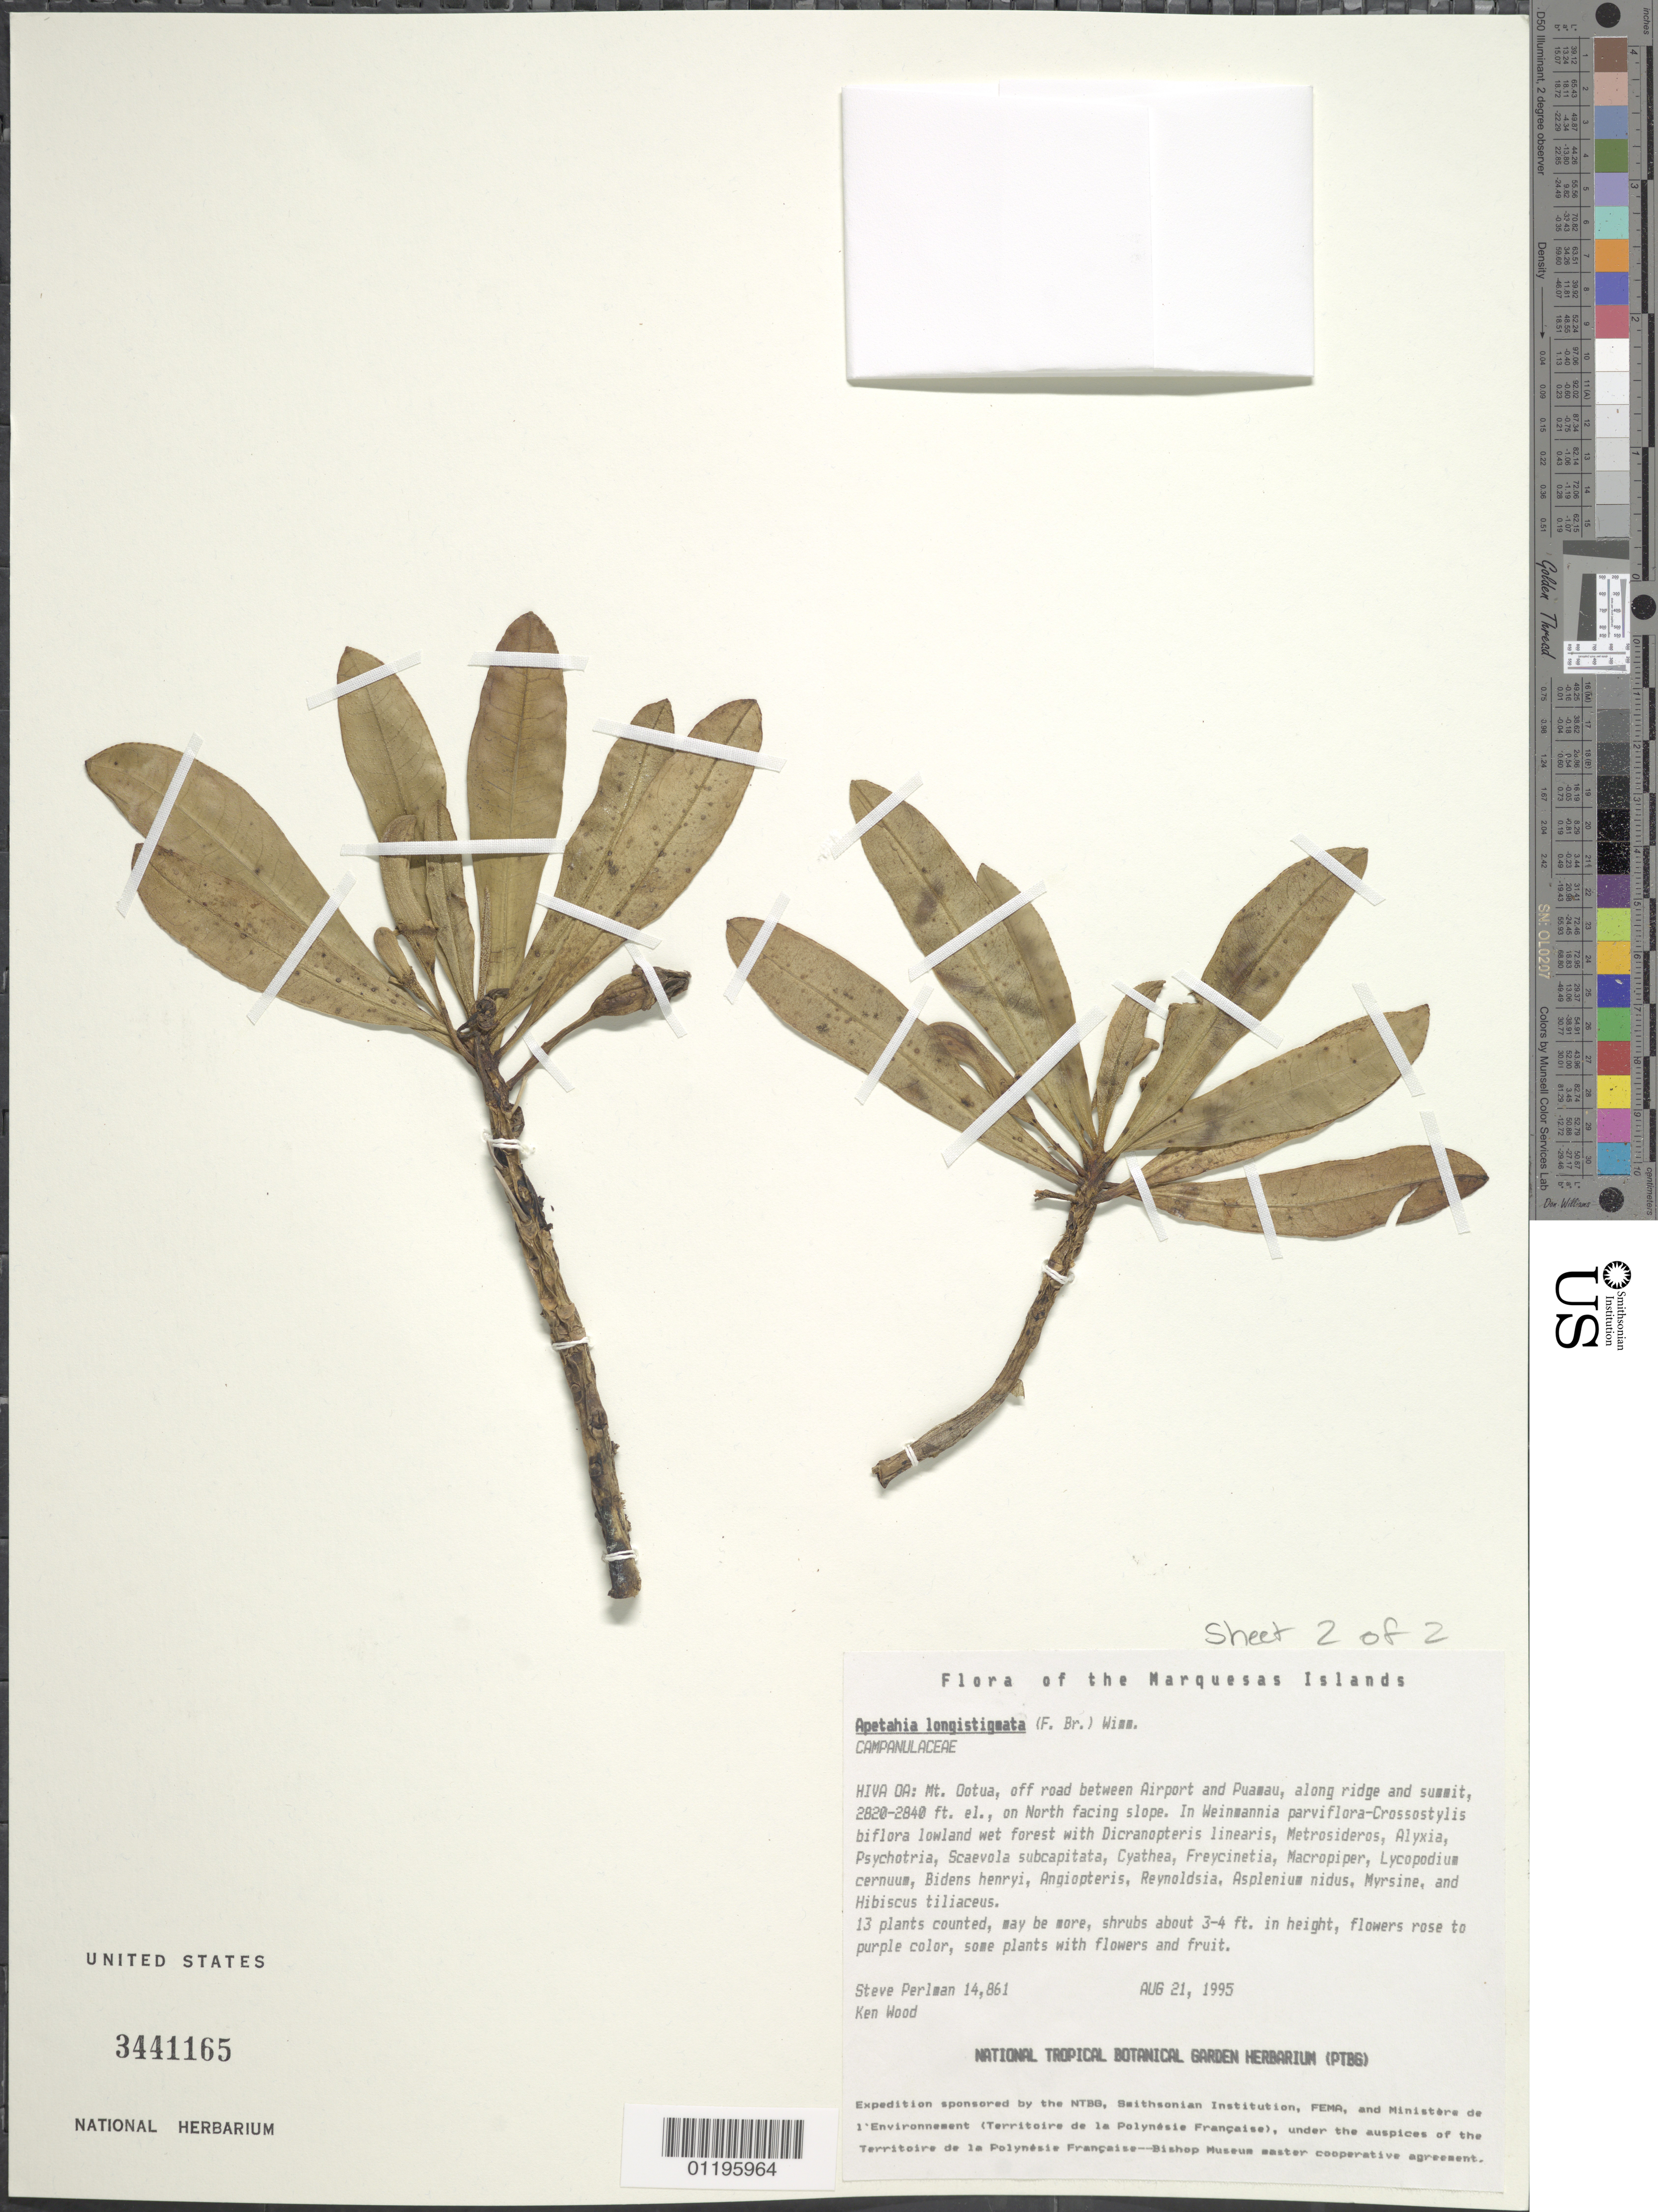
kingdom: Plantae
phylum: Tracheophyta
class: Magnoliopsida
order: Asterales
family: Campanulaceae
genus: Apetahia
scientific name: Apetahia longistigmata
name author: (F. Br.) E. Wimm.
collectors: S. P. Perlman & K. R. Wood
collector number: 14861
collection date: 1995-08-21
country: French Polynesia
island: Hiva Oa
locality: Mt. Ootua, off road between Airport and Puamau, along ridge and summit, on N facing slope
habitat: In Weinmannia parviflora- Crossostylis biflora lowland wet forest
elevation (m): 860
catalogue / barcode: US 3441165